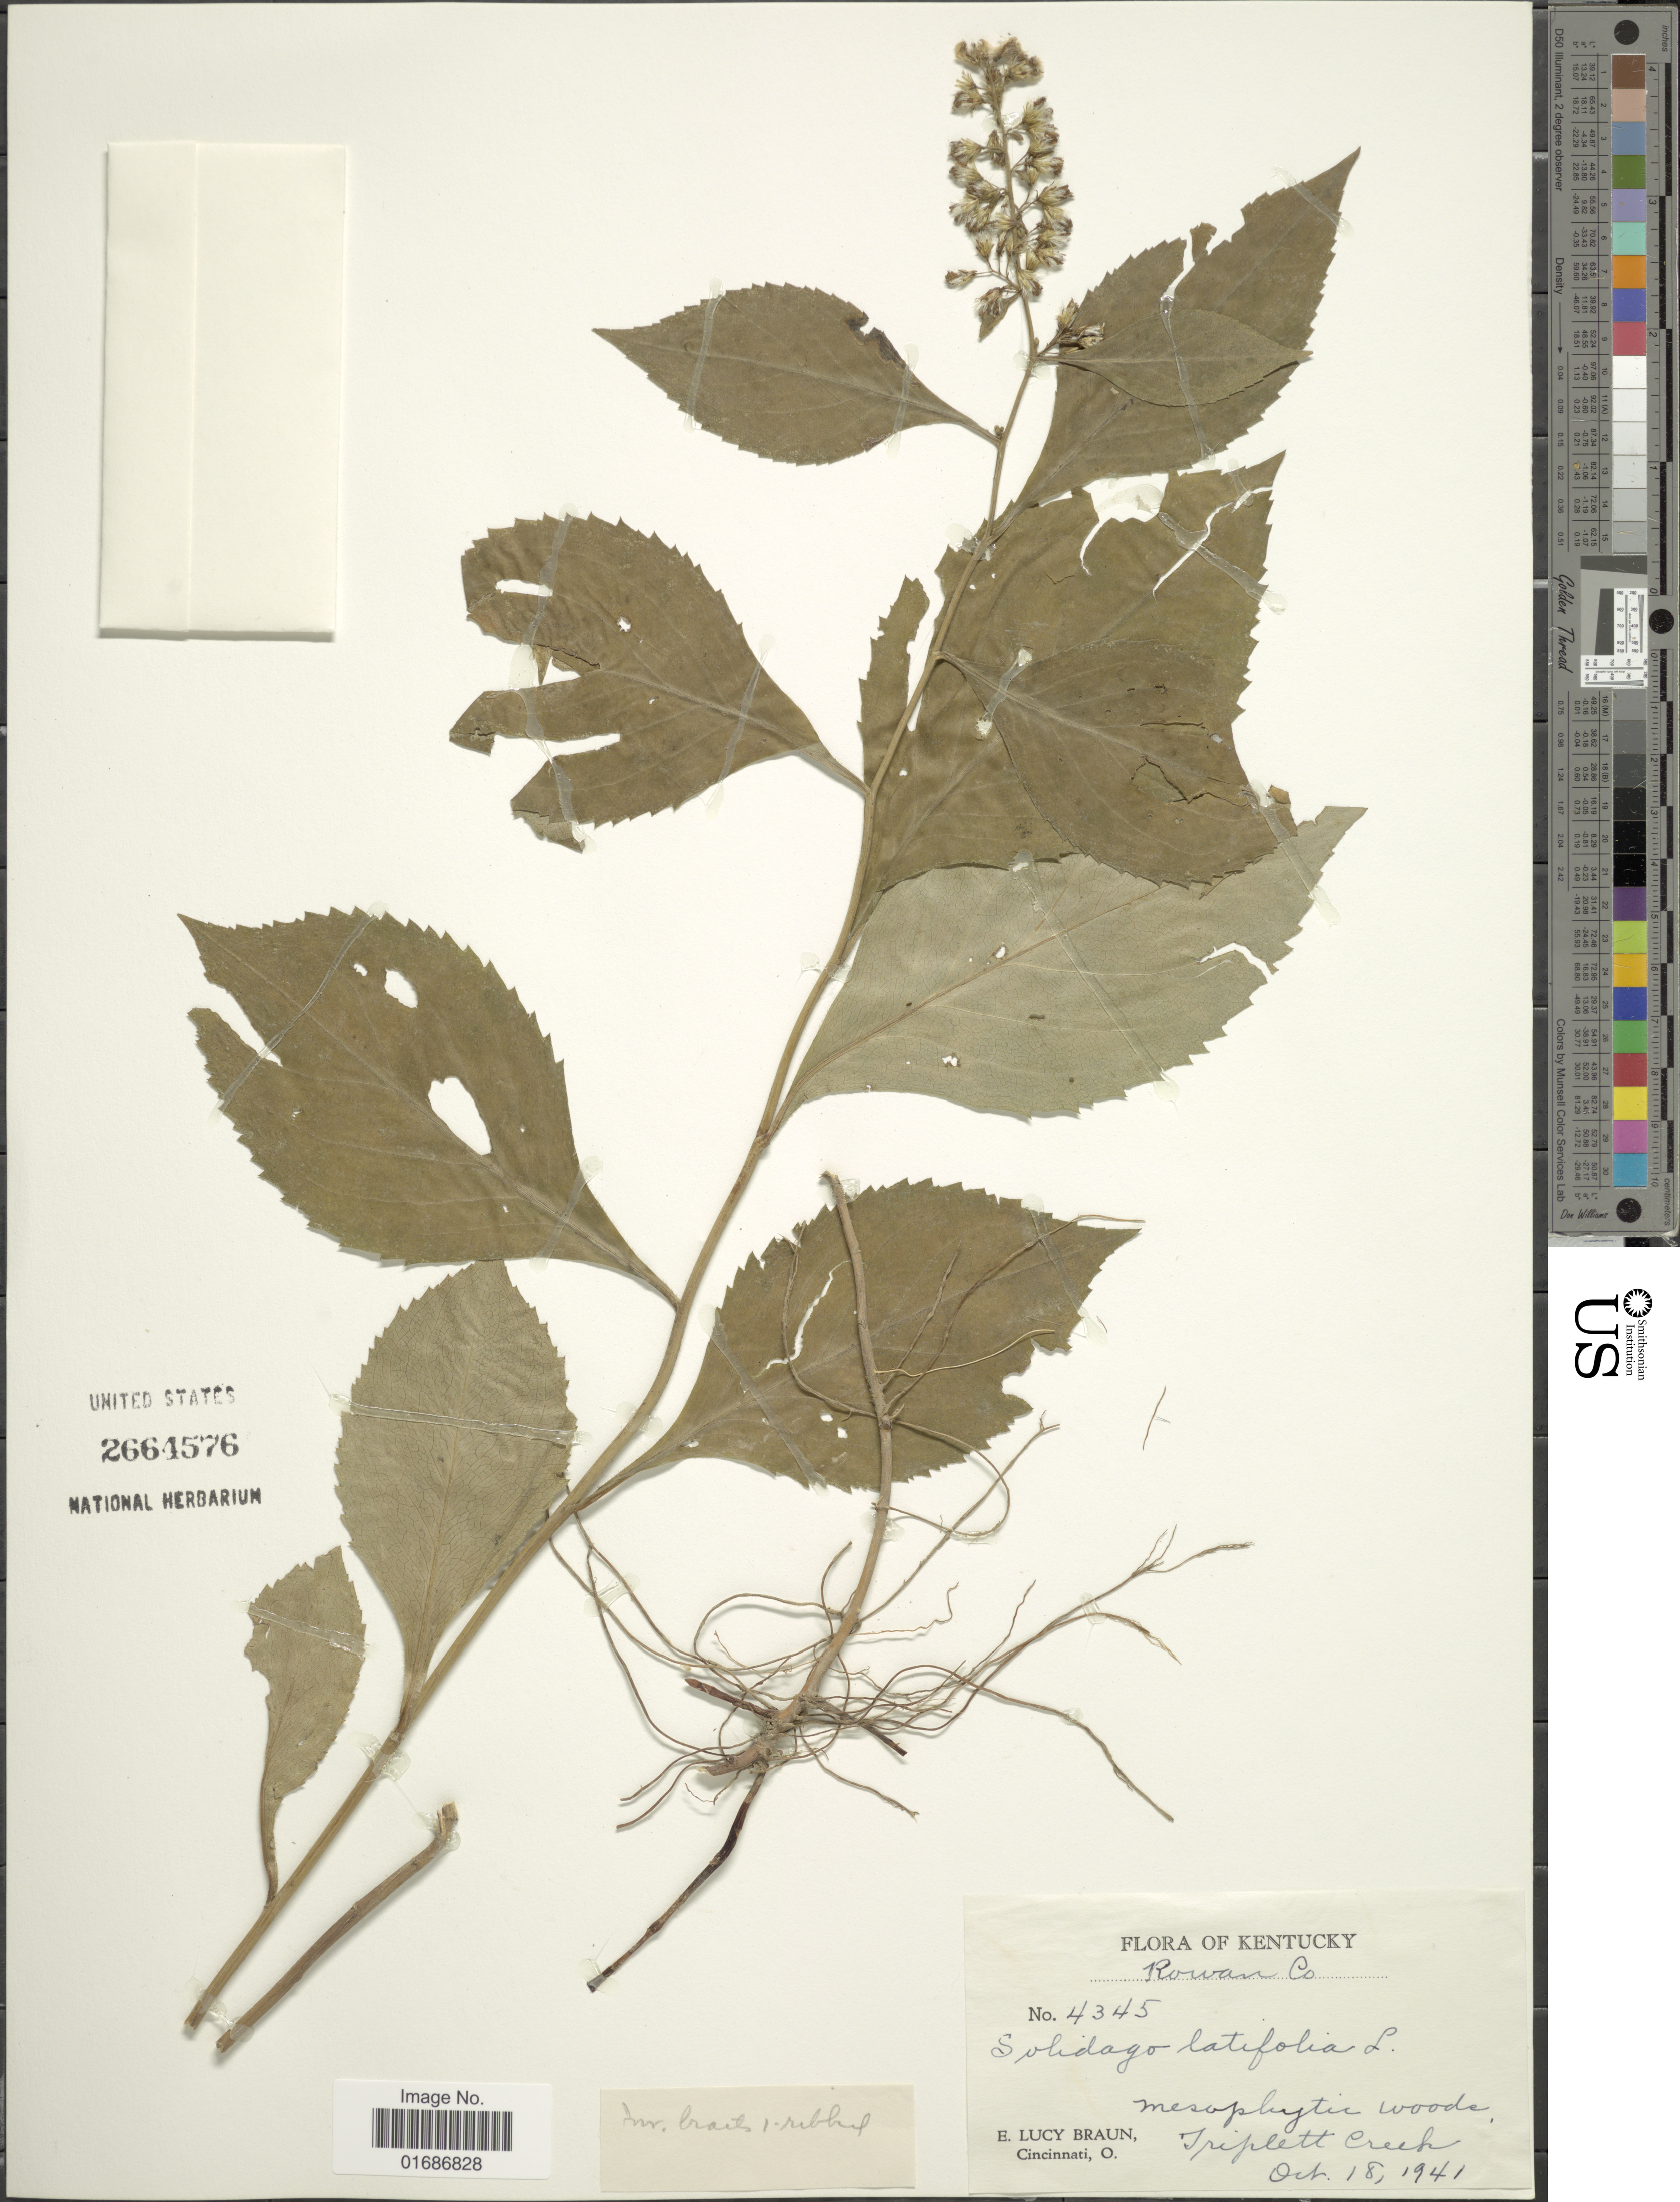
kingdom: Plantae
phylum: Tracheophyta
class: Magnoliopsida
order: Asterales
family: Asteraceae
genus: Solidago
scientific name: Solidago flexicaulis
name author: L.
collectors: E. L. Braun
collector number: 4345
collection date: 1941-10-18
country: United States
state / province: Kentucky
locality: Rowan Co., Triplett Creek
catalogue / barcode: US 2664576